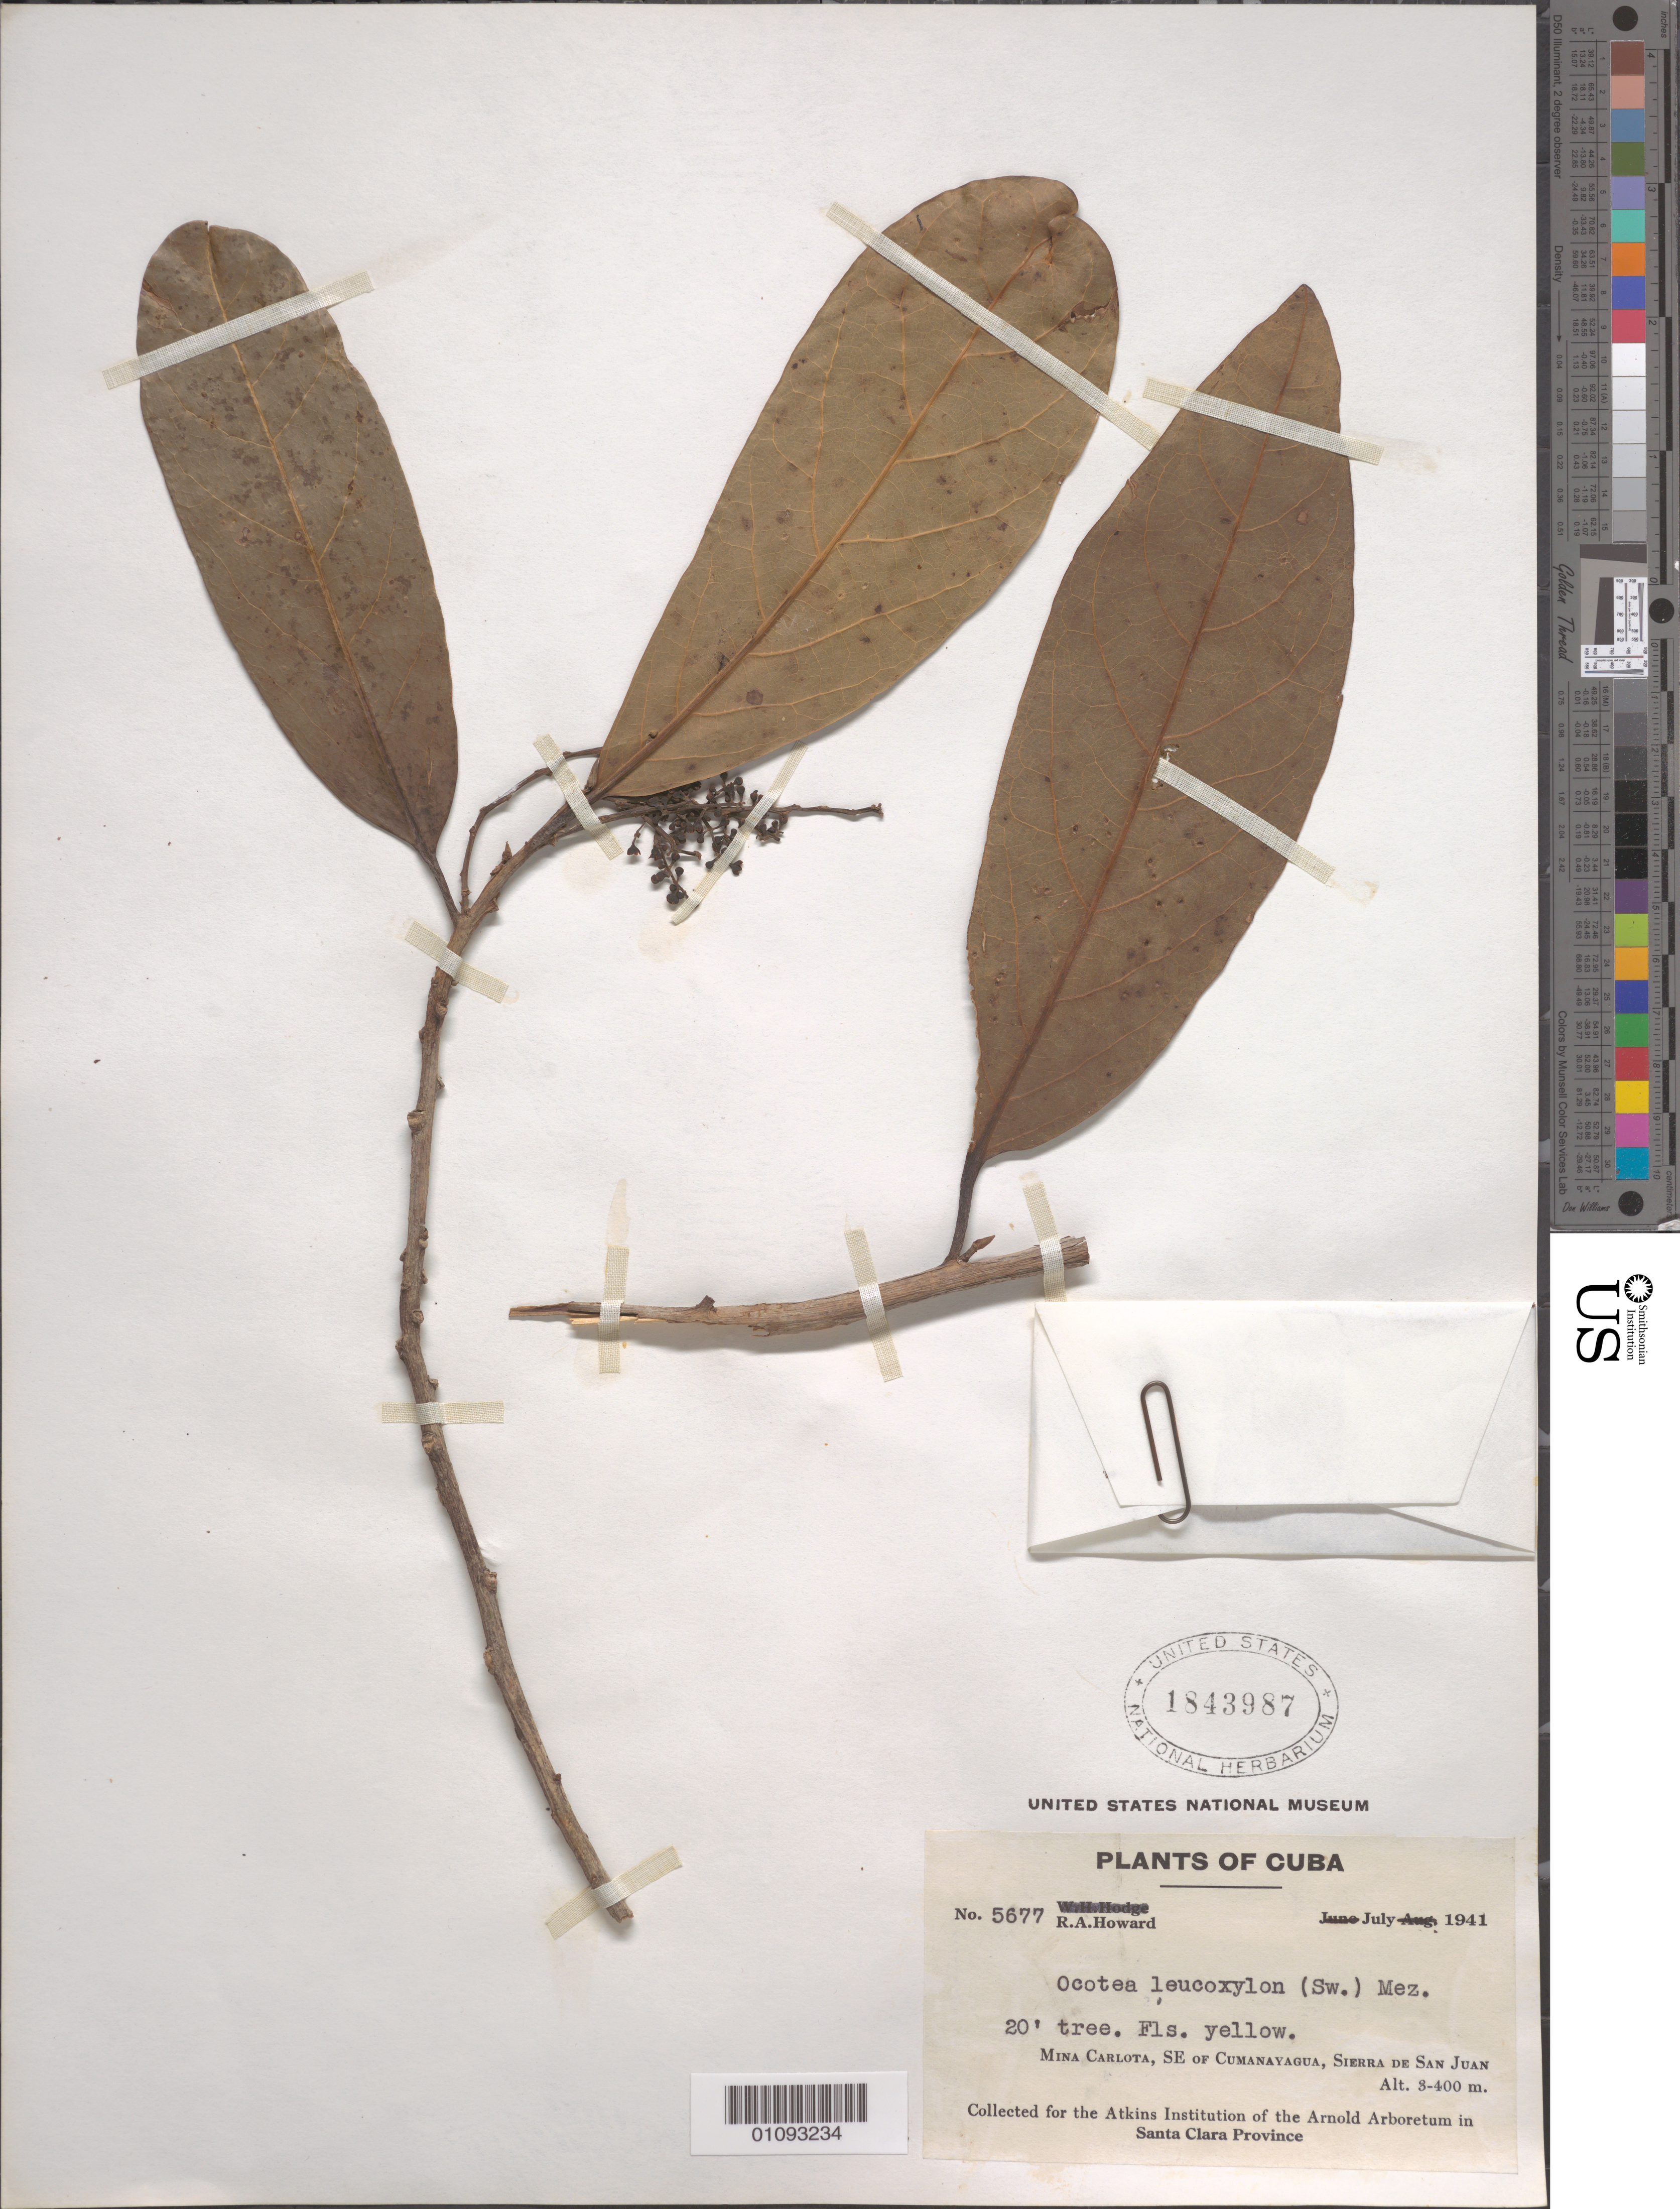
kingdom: Plantae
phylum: Tracheophyta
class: Magnoliopsida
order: Laurales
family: Lauraceae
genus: Ocotea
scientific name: Ocotea leucoxylon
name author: (Sw.) Laness.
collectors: R. A. Howard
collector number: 5677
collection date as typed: Jul 1941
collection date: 1941-07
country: Cuba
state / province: Holguín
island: Cuba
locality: Mina Carlota, SE of Cumanayagua, Sierra de San Juan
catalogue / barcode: US 1843987